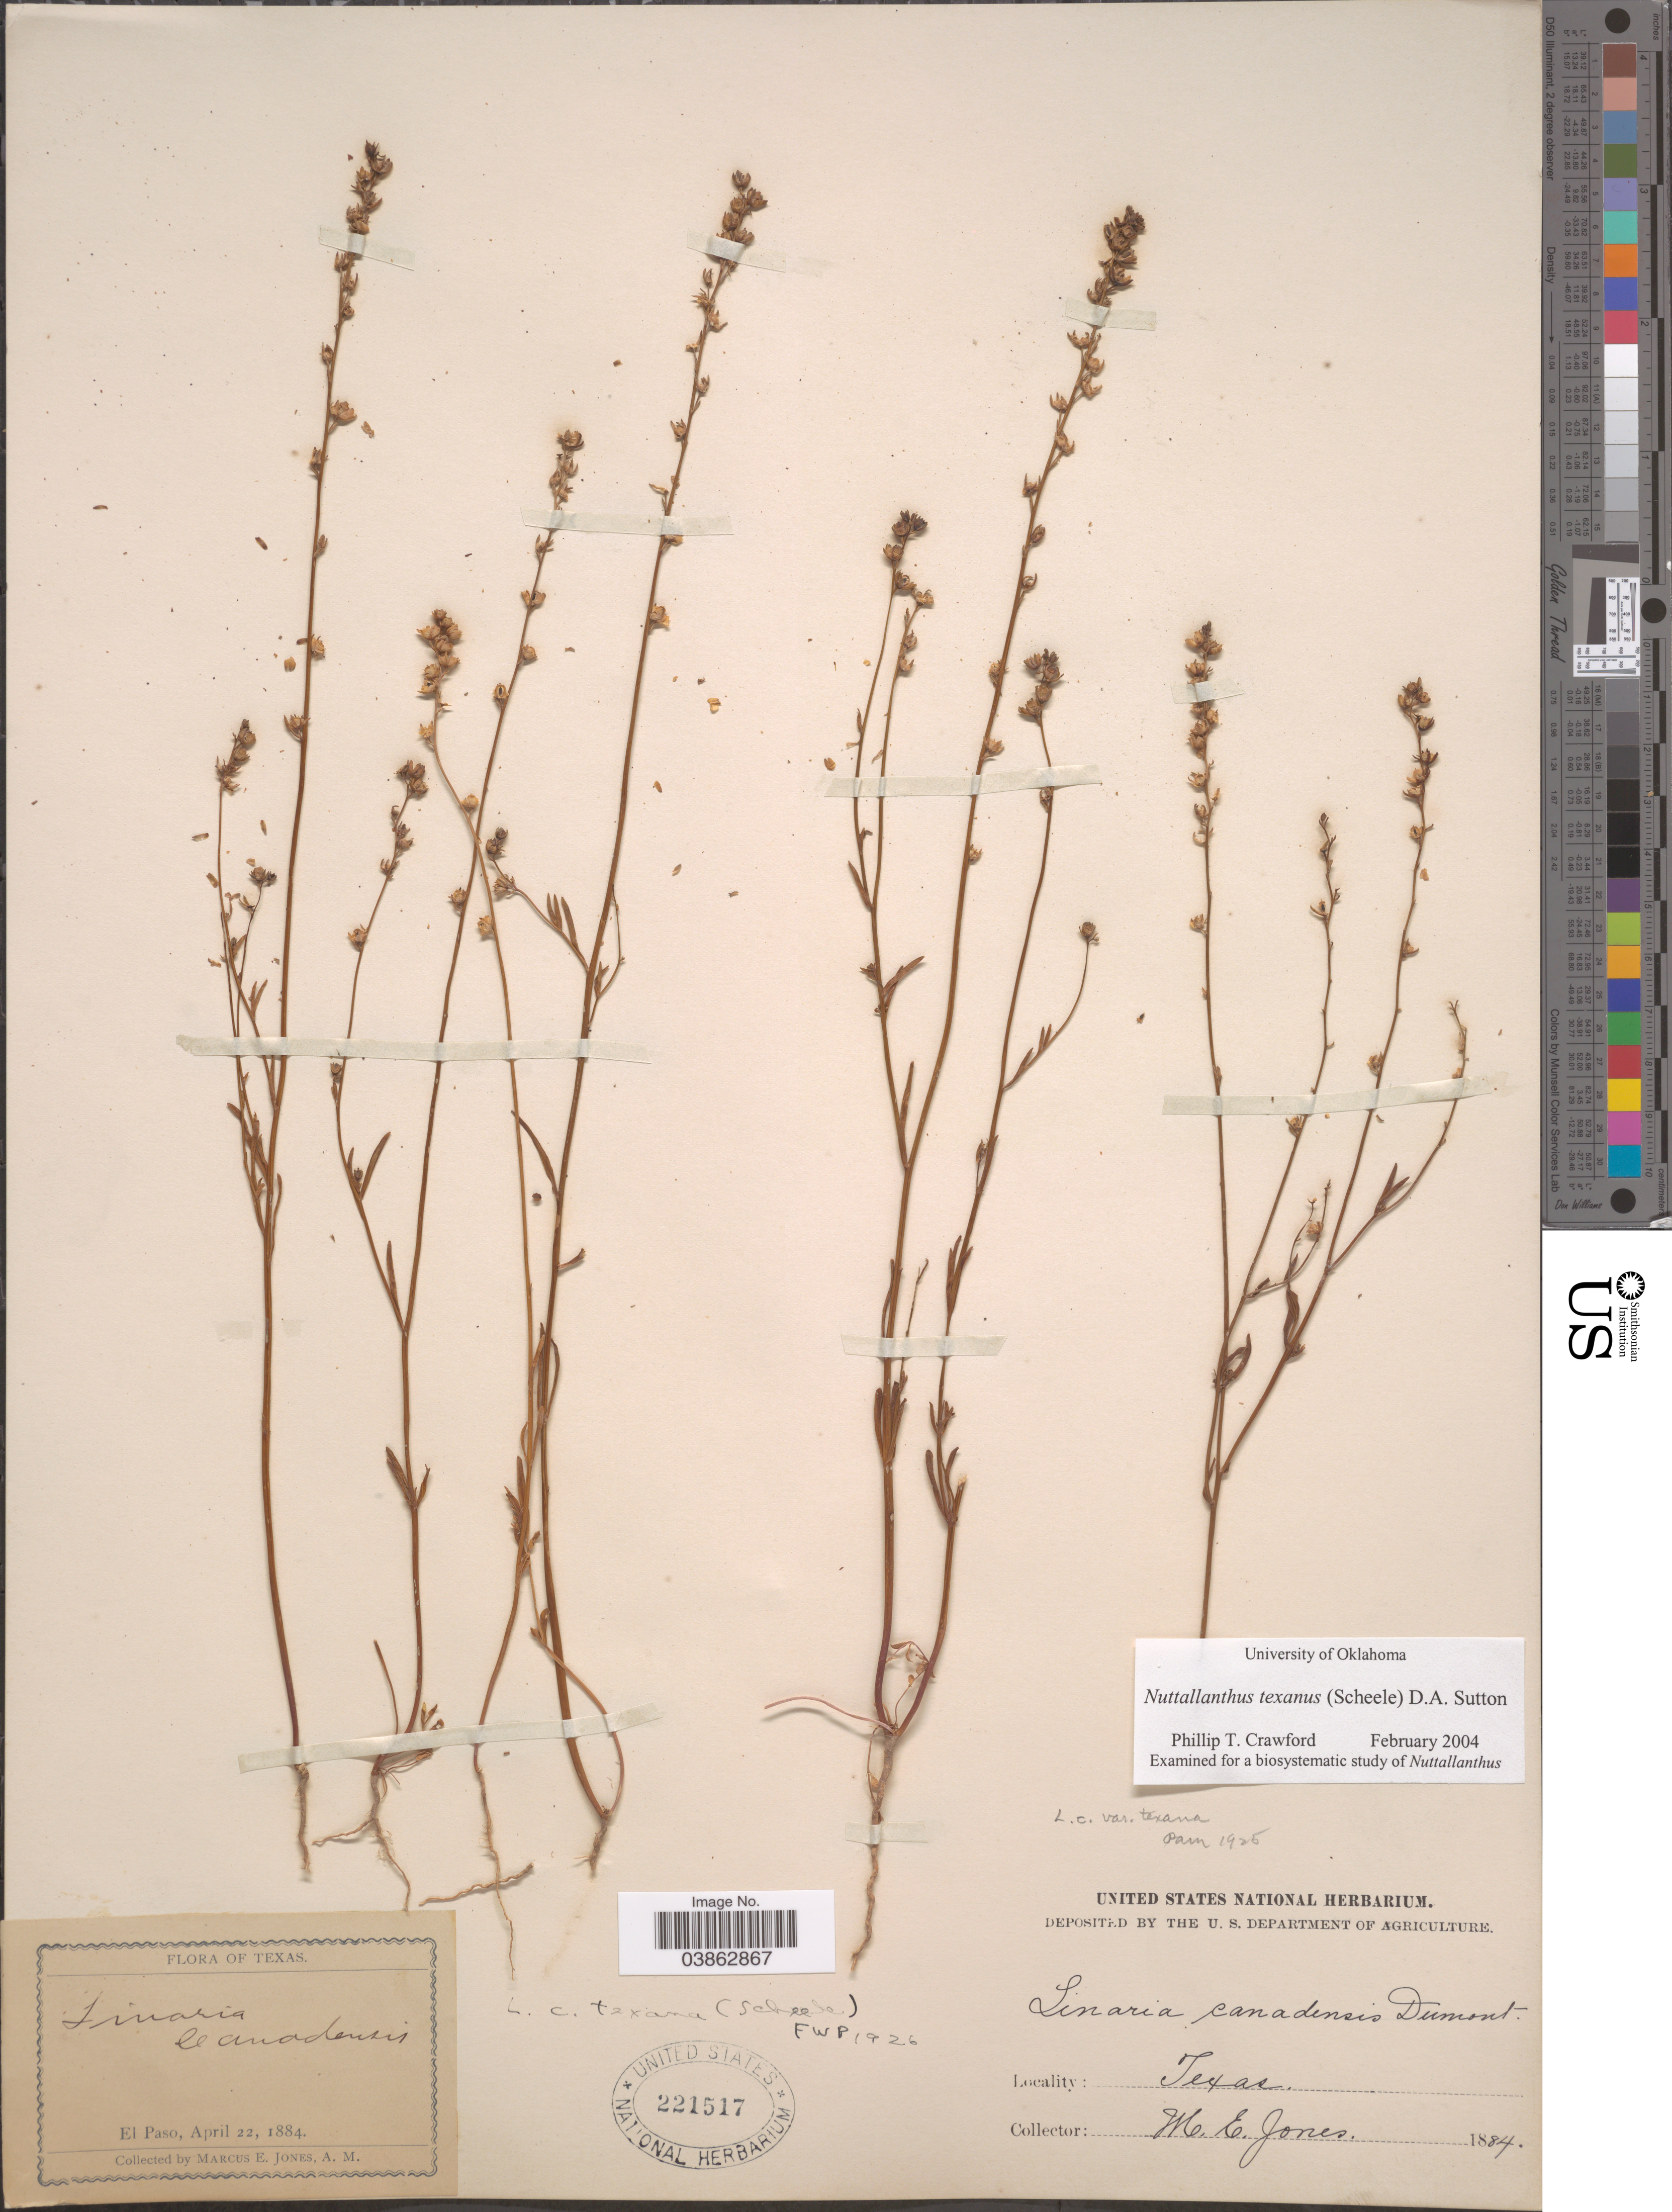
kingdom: Plantae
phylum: Tracheophyta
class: Magnoliopsida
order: Lamiales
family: Plantaginaceae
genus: Linaria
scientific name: Linaria texana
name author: Scheele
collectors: M. E. Jones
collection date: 1884-04-22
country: United States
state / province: Texas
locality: El Paso.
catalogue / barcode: US 221517